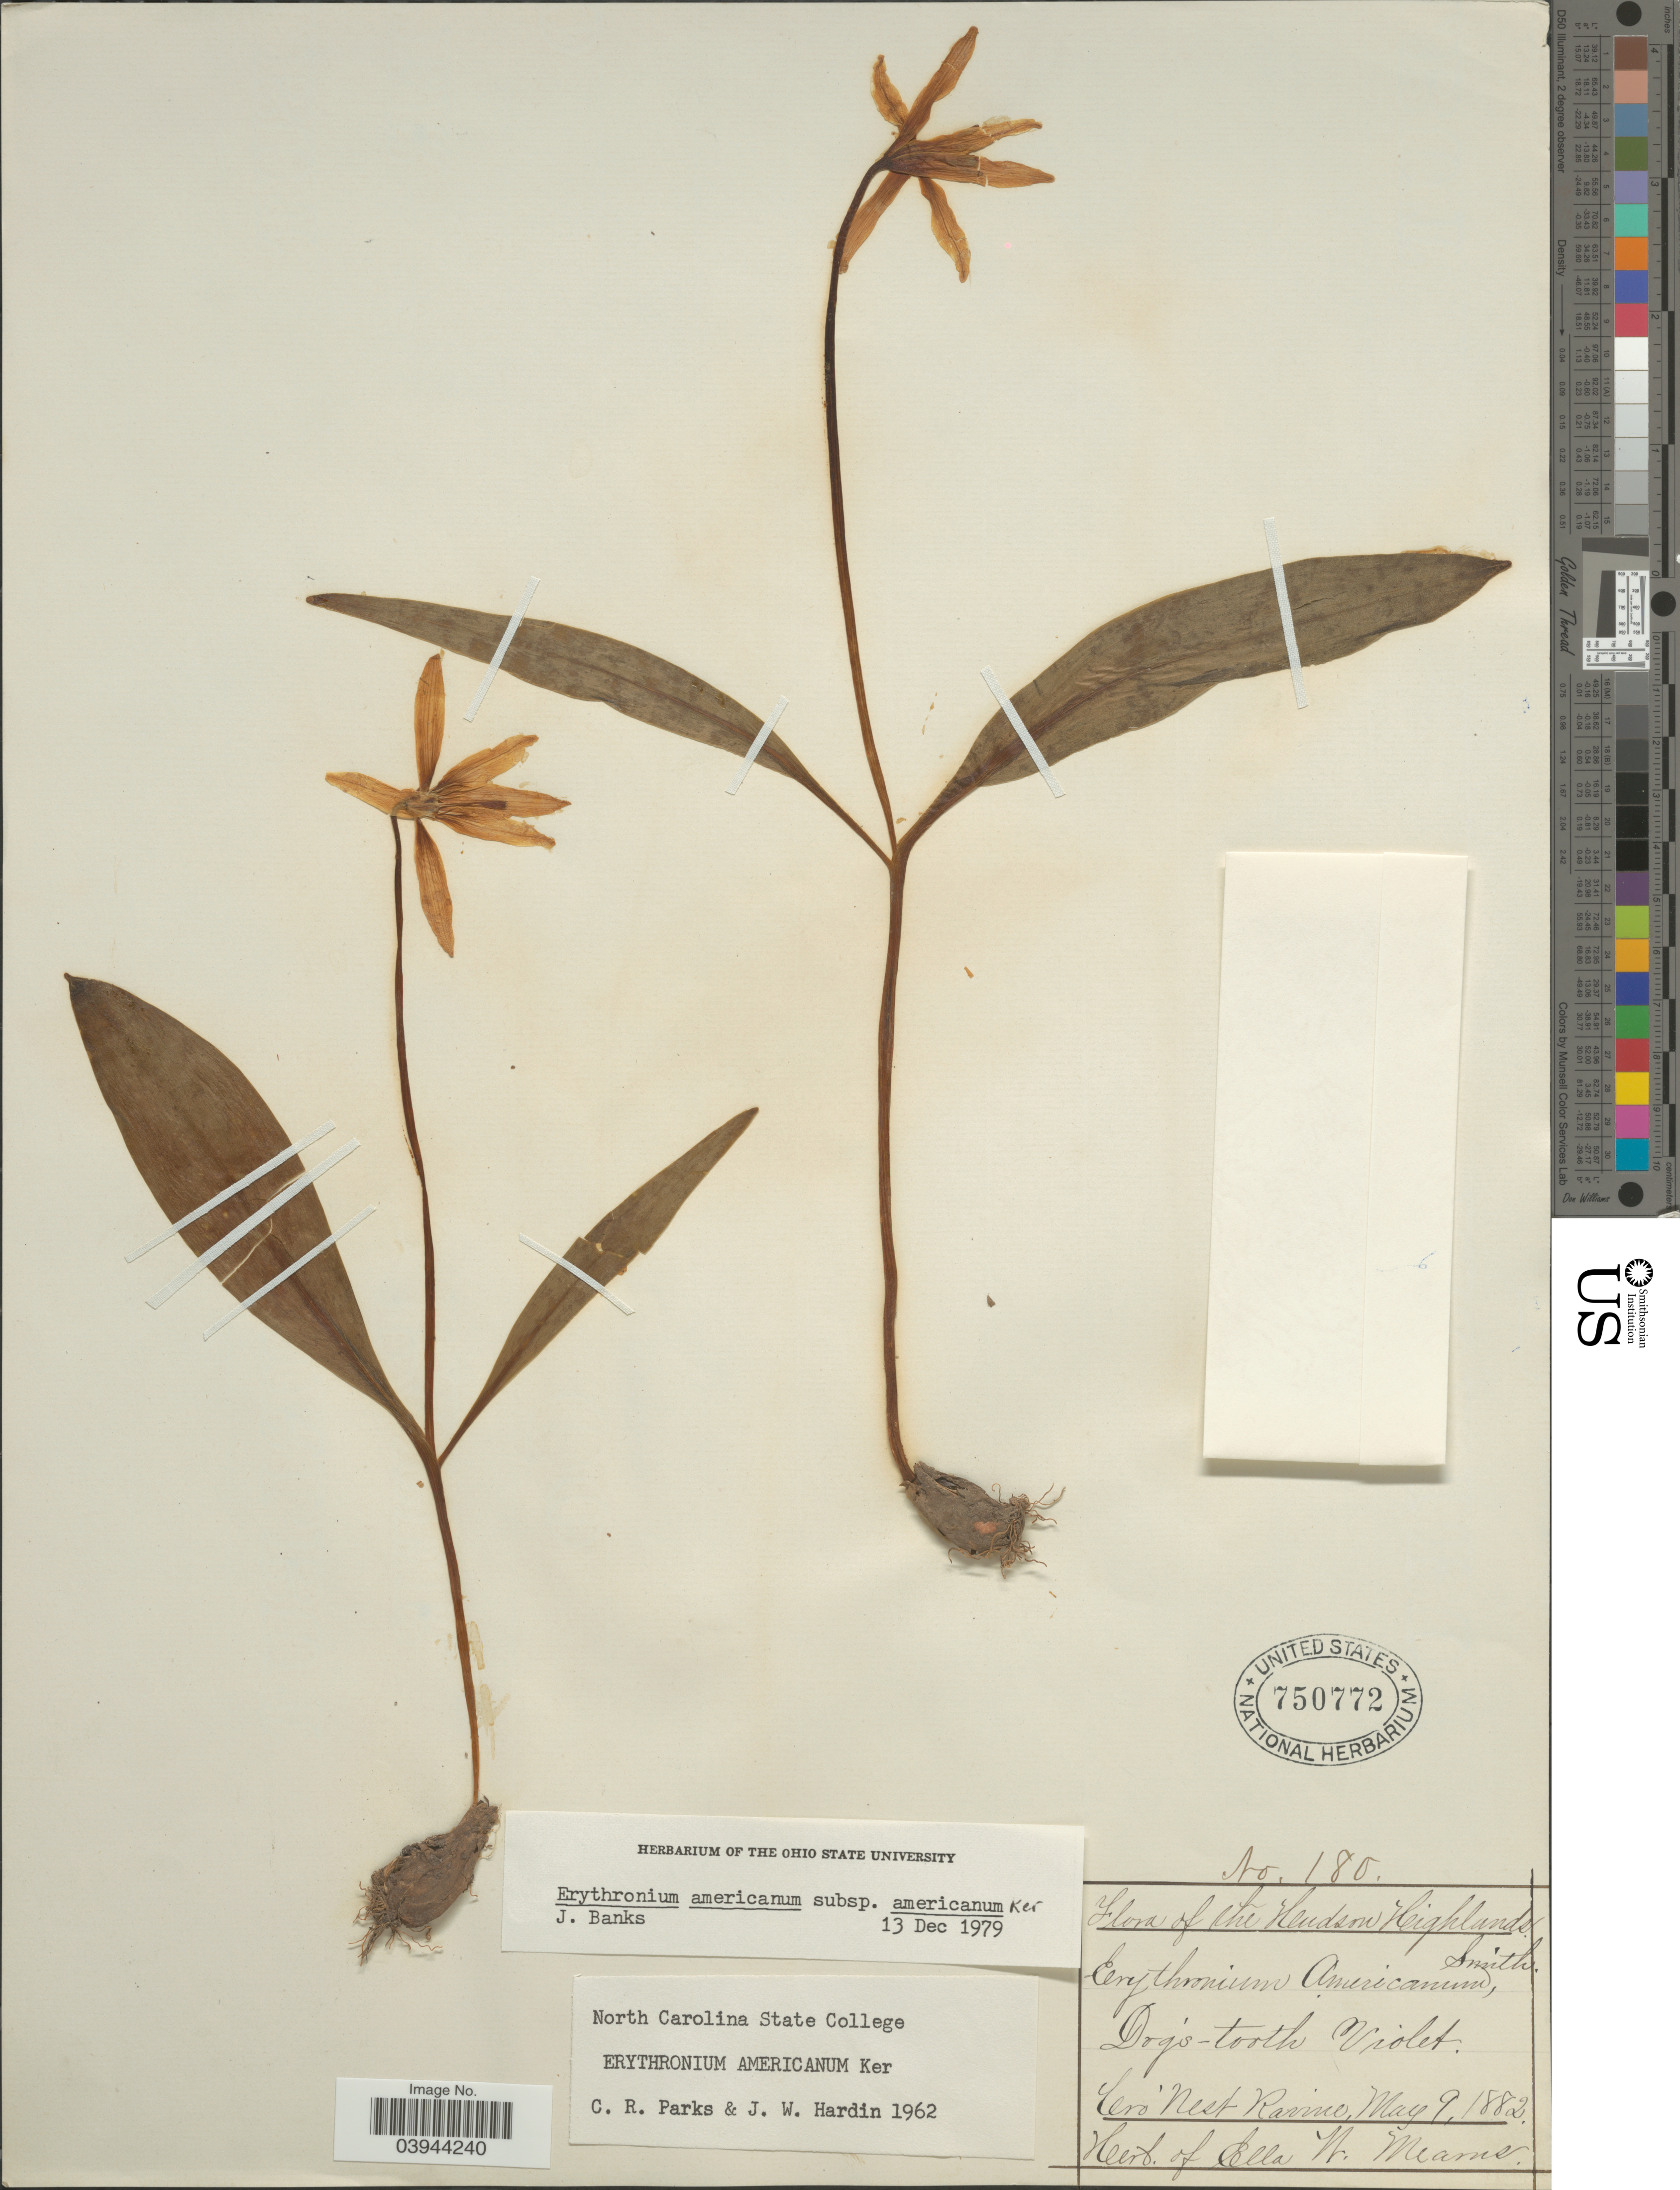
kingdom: Plantae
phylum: Tracheophyta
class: Liliopsida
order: Liliales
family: Liliaceae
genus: Erythronium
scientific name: Erythronium americanum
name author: Ker Gawl.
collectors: ex herb. Ella W. Mearns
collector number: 180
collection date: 1882-05-09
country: United States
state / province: New York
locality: Hudson Highlands. Cro' Nest Ravine.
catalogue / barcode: US 750772